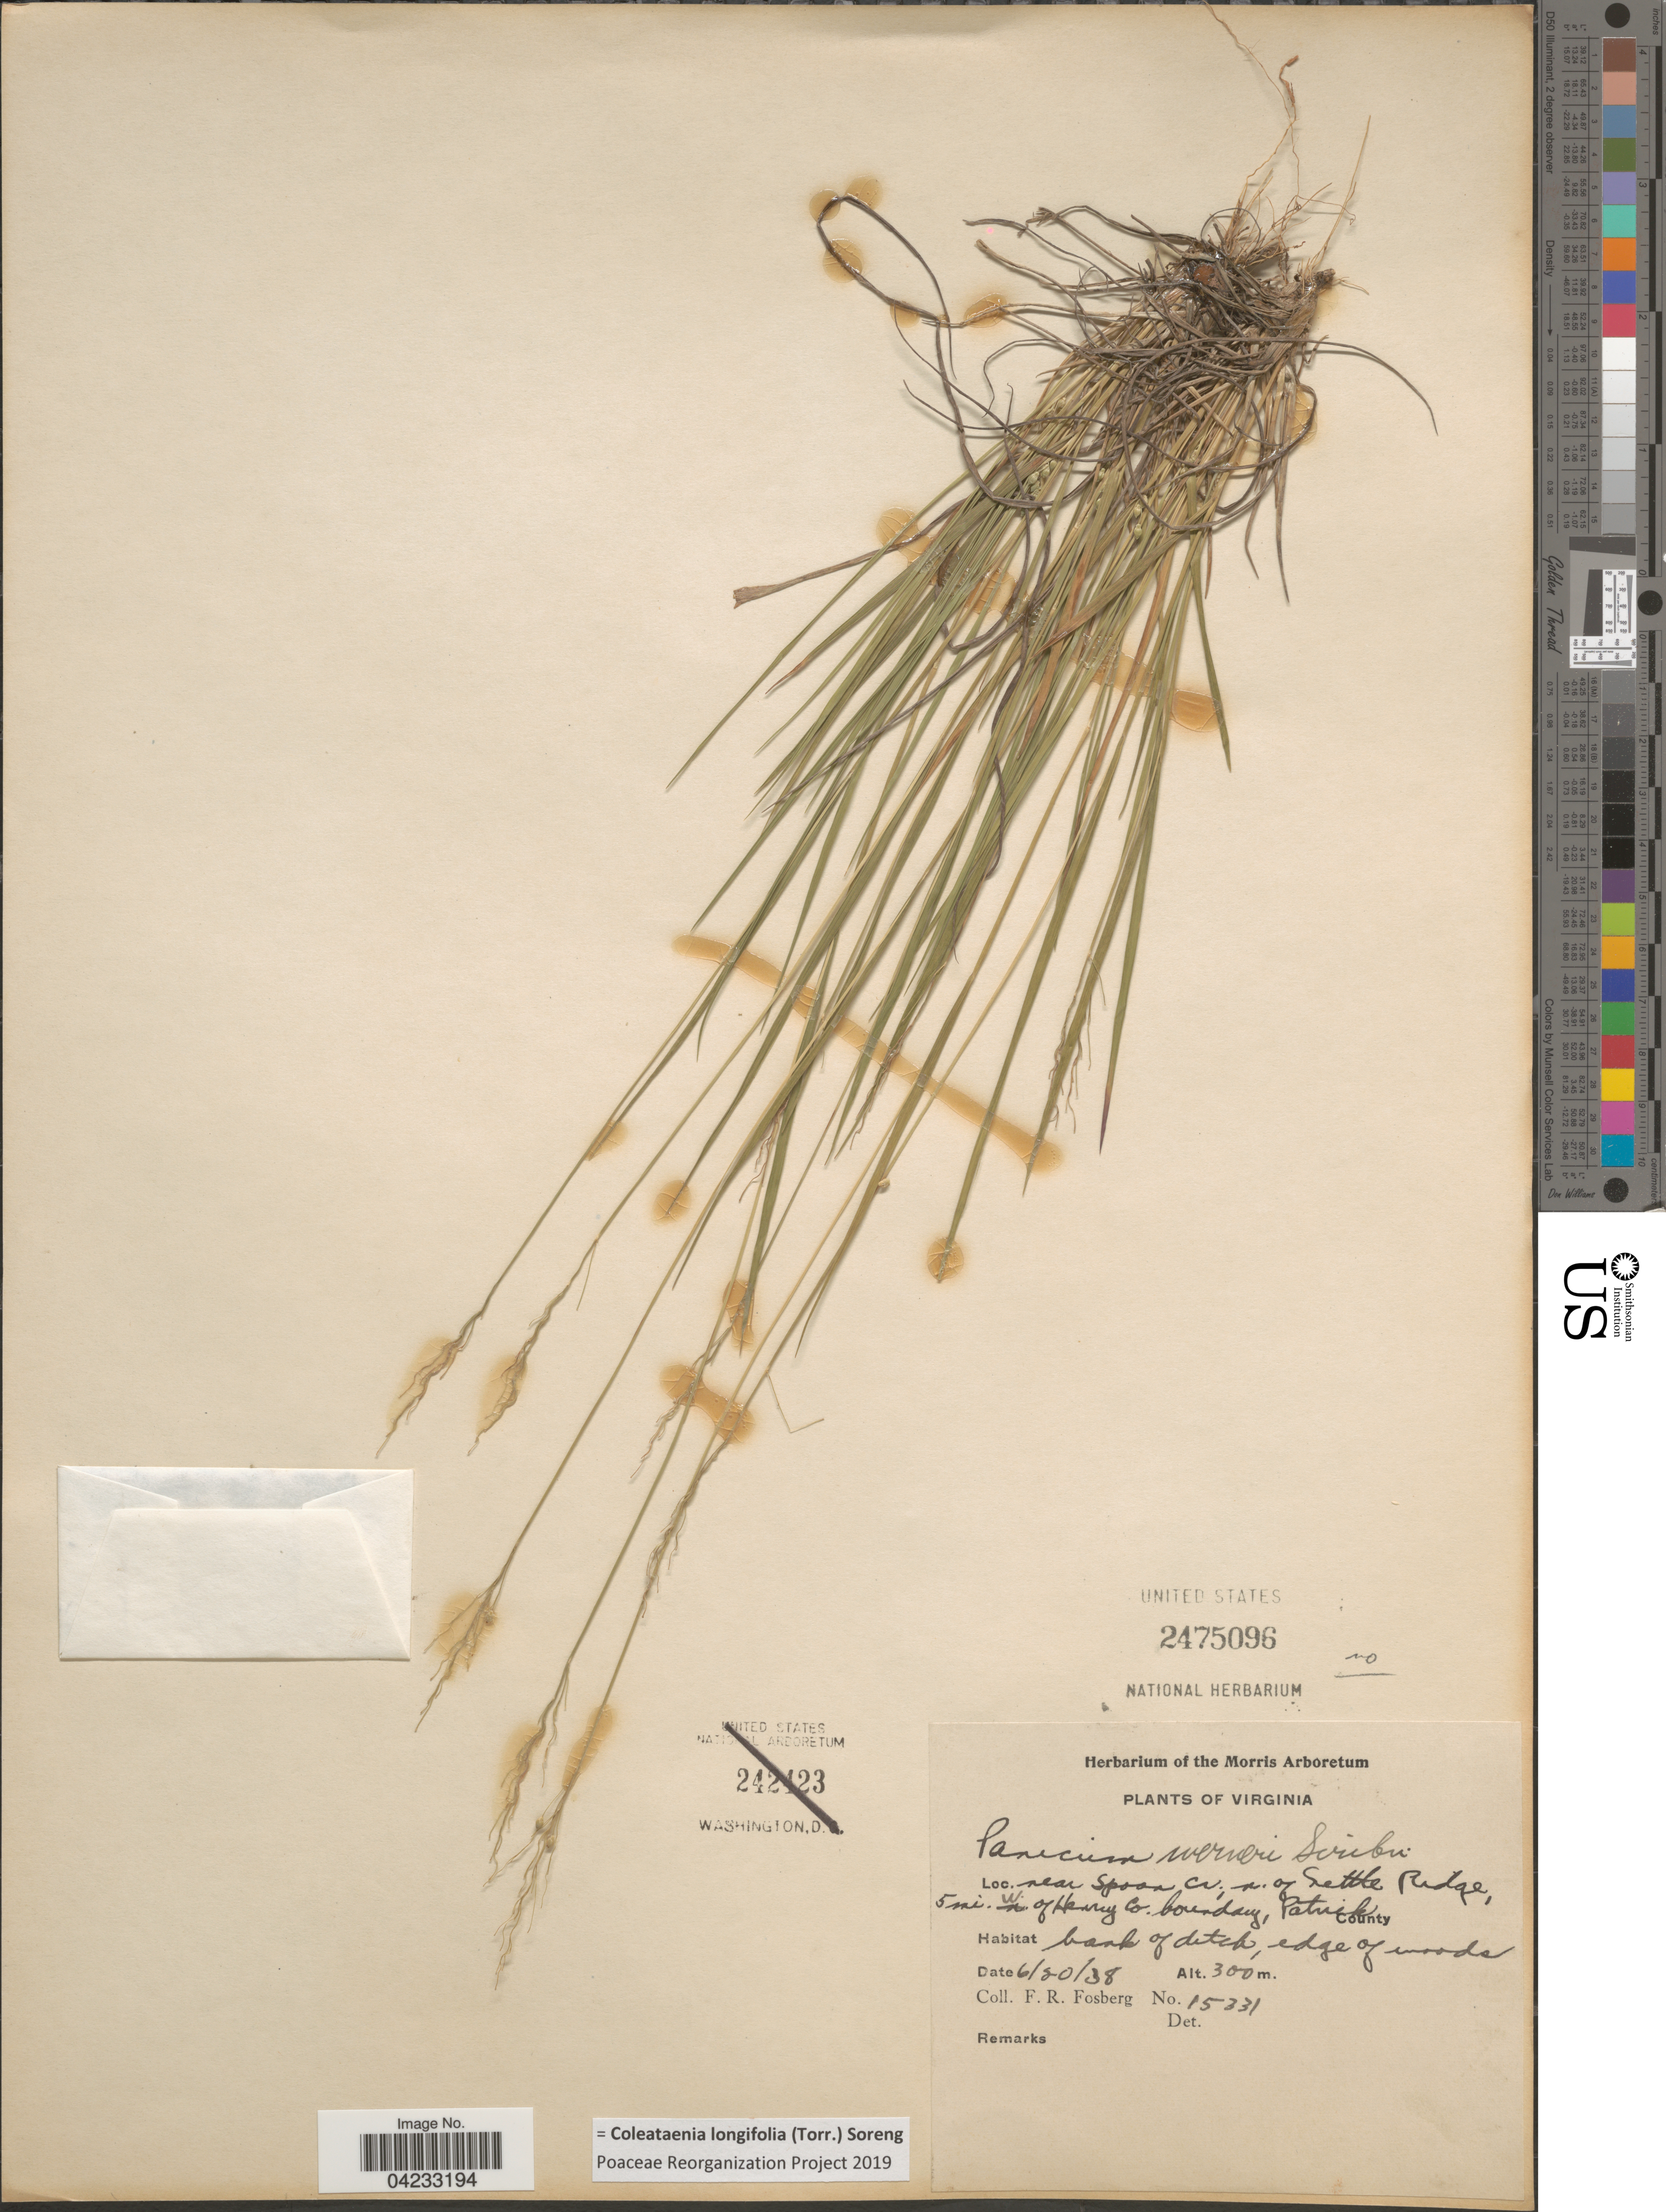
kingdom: Plantae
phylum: Tracheophyta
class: Liliopsida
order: Poales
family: Poaceae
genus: Coleataenia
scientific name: Coleataenia longifolia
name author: (Torr.) Soreng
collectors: F. R. Fosberg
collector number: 15331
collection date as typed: Transcribed d/m/y: 20/6/38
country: United States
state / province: Virginia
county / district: Patrick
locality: Near Spoon Cr., n. of Nettle Ridge, 5 mi. W. of Henry Co. boundary, Patrick County. Bank of ditch, edge of woods.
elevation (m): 300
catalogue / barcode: US 2475096